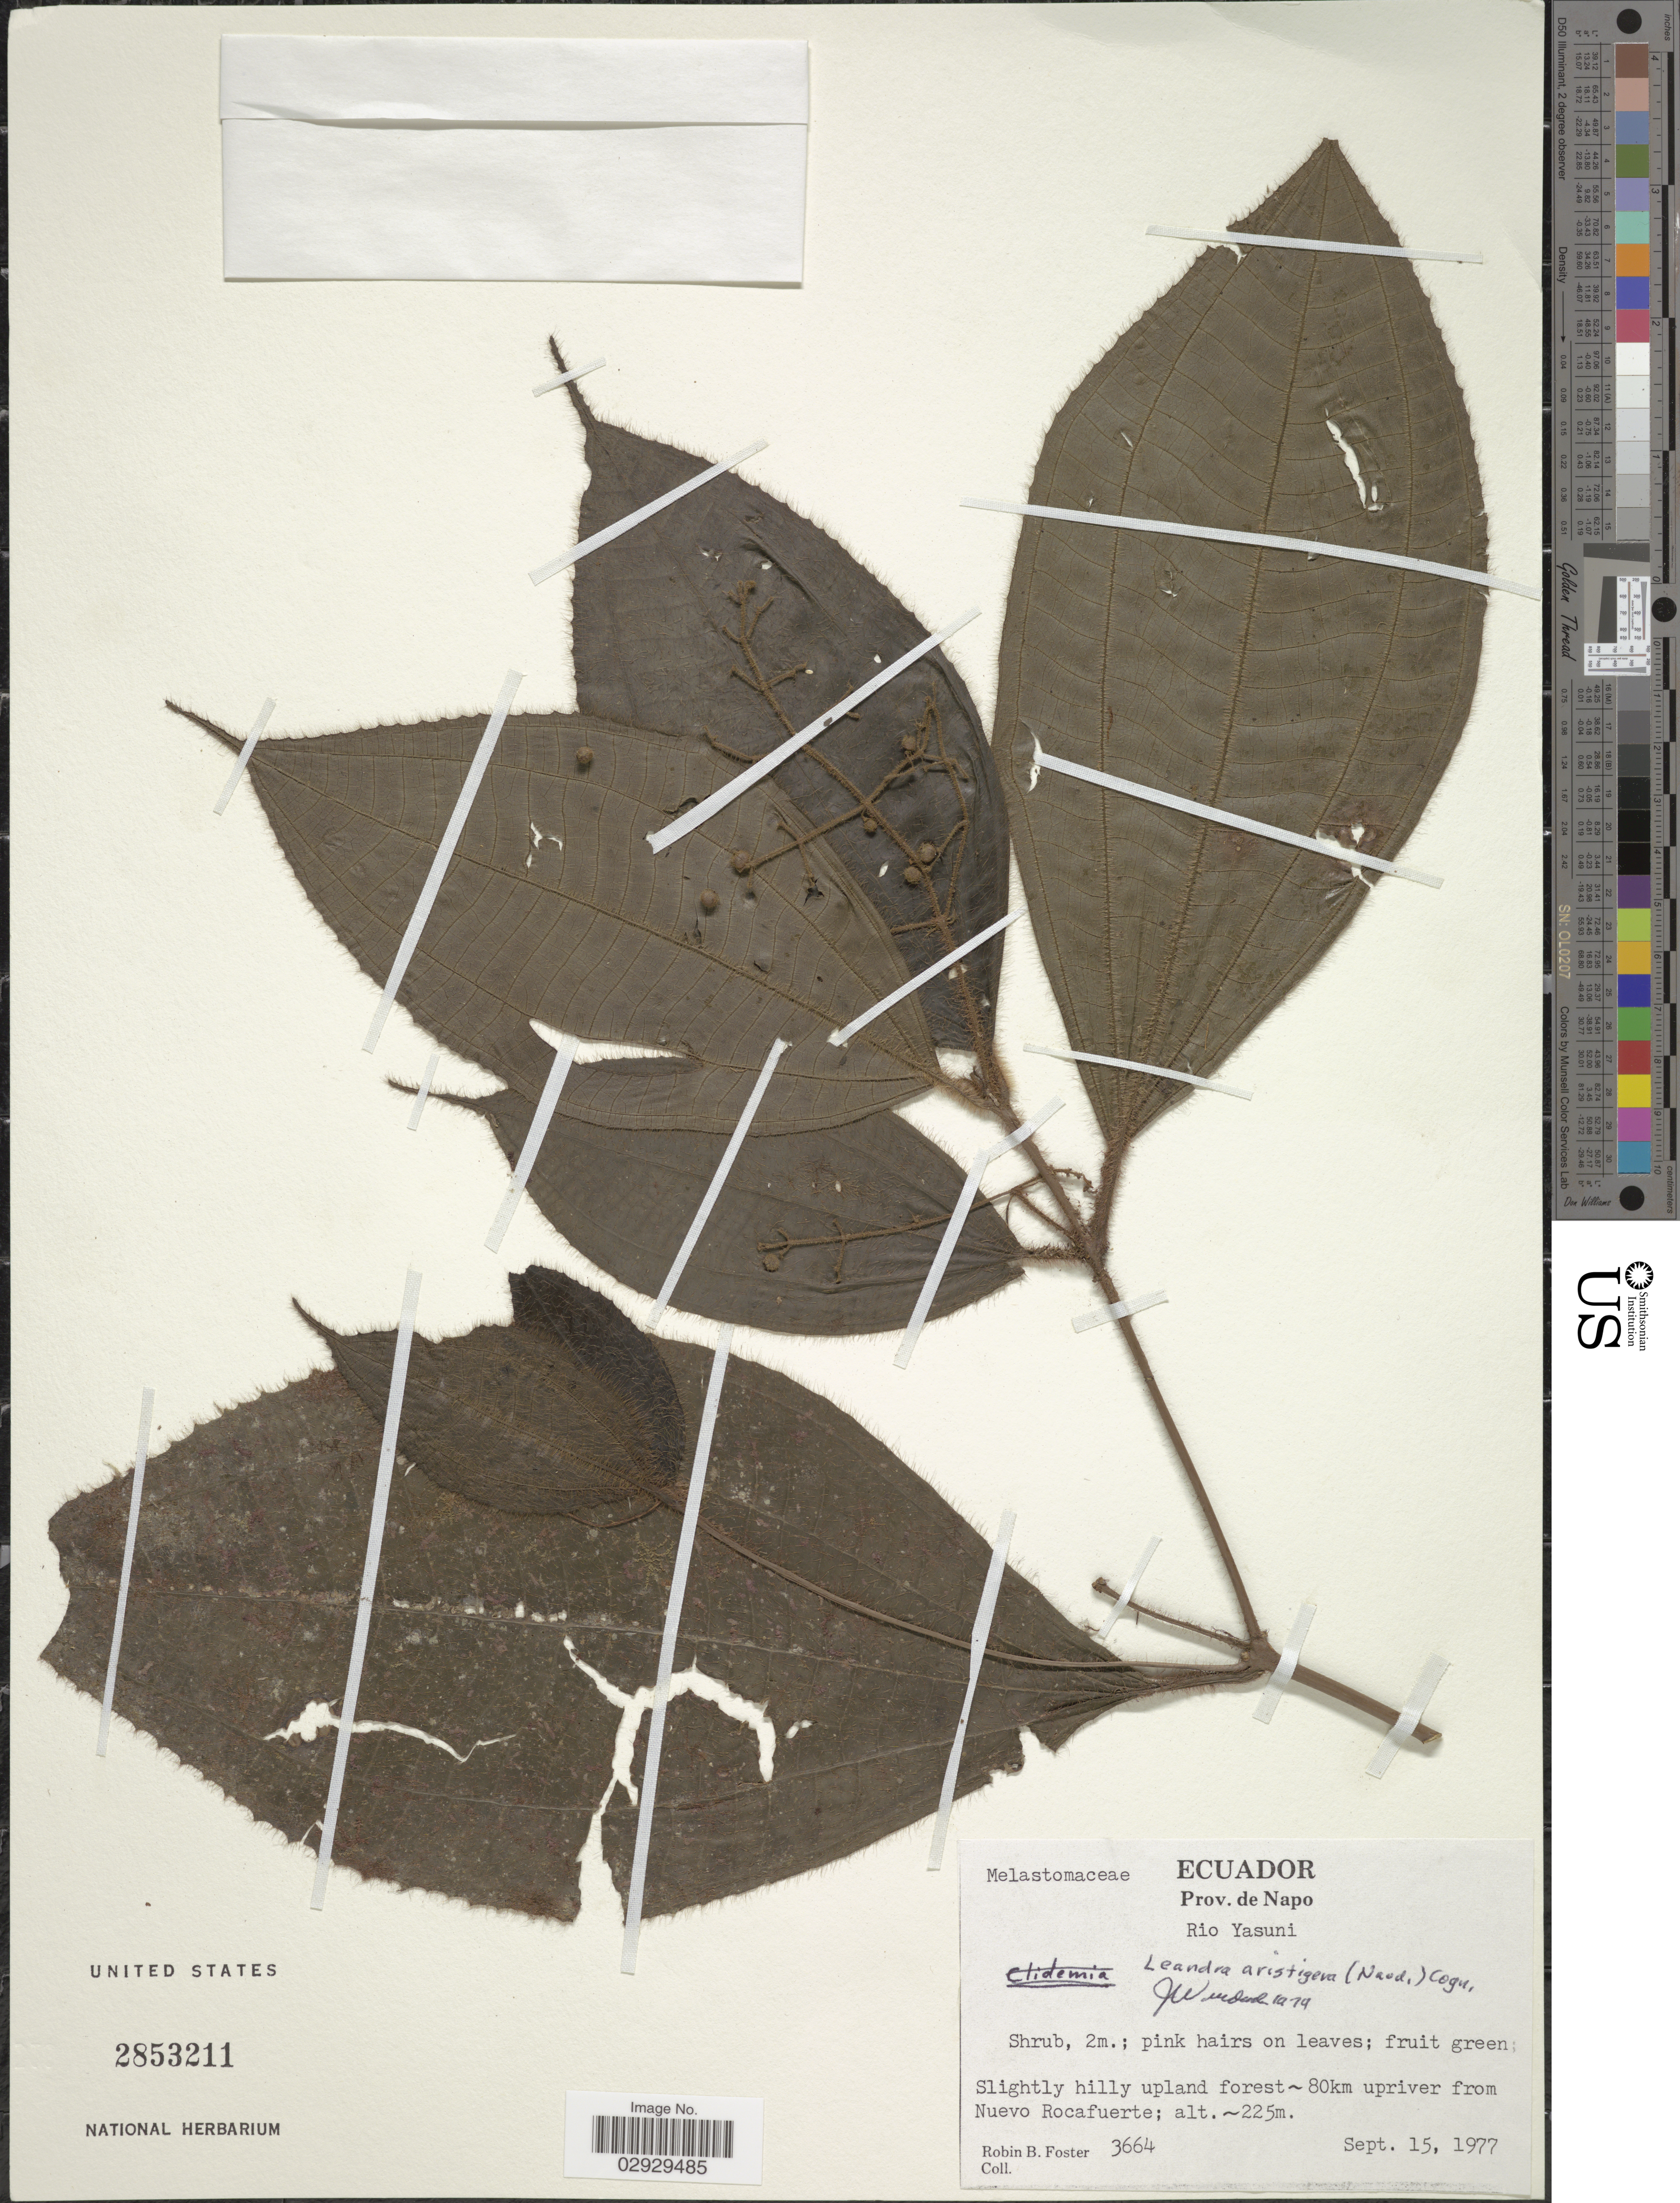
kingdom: Plantae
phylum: Tracheophyta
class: Magnoliopsida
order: Myrtales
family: Melastomataceae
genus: Leandra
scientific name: Leandra aristigera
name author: (Naudin) Cogn.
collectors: R. B. Foster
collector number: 3664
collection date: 1977-09-15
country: Ecuador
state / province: Napo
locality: Rio Yasuni. Slightly hilly upland forest ~ 80km upriver from Nuevo Rocafuerte.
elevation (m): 225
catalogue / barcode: US 2853211